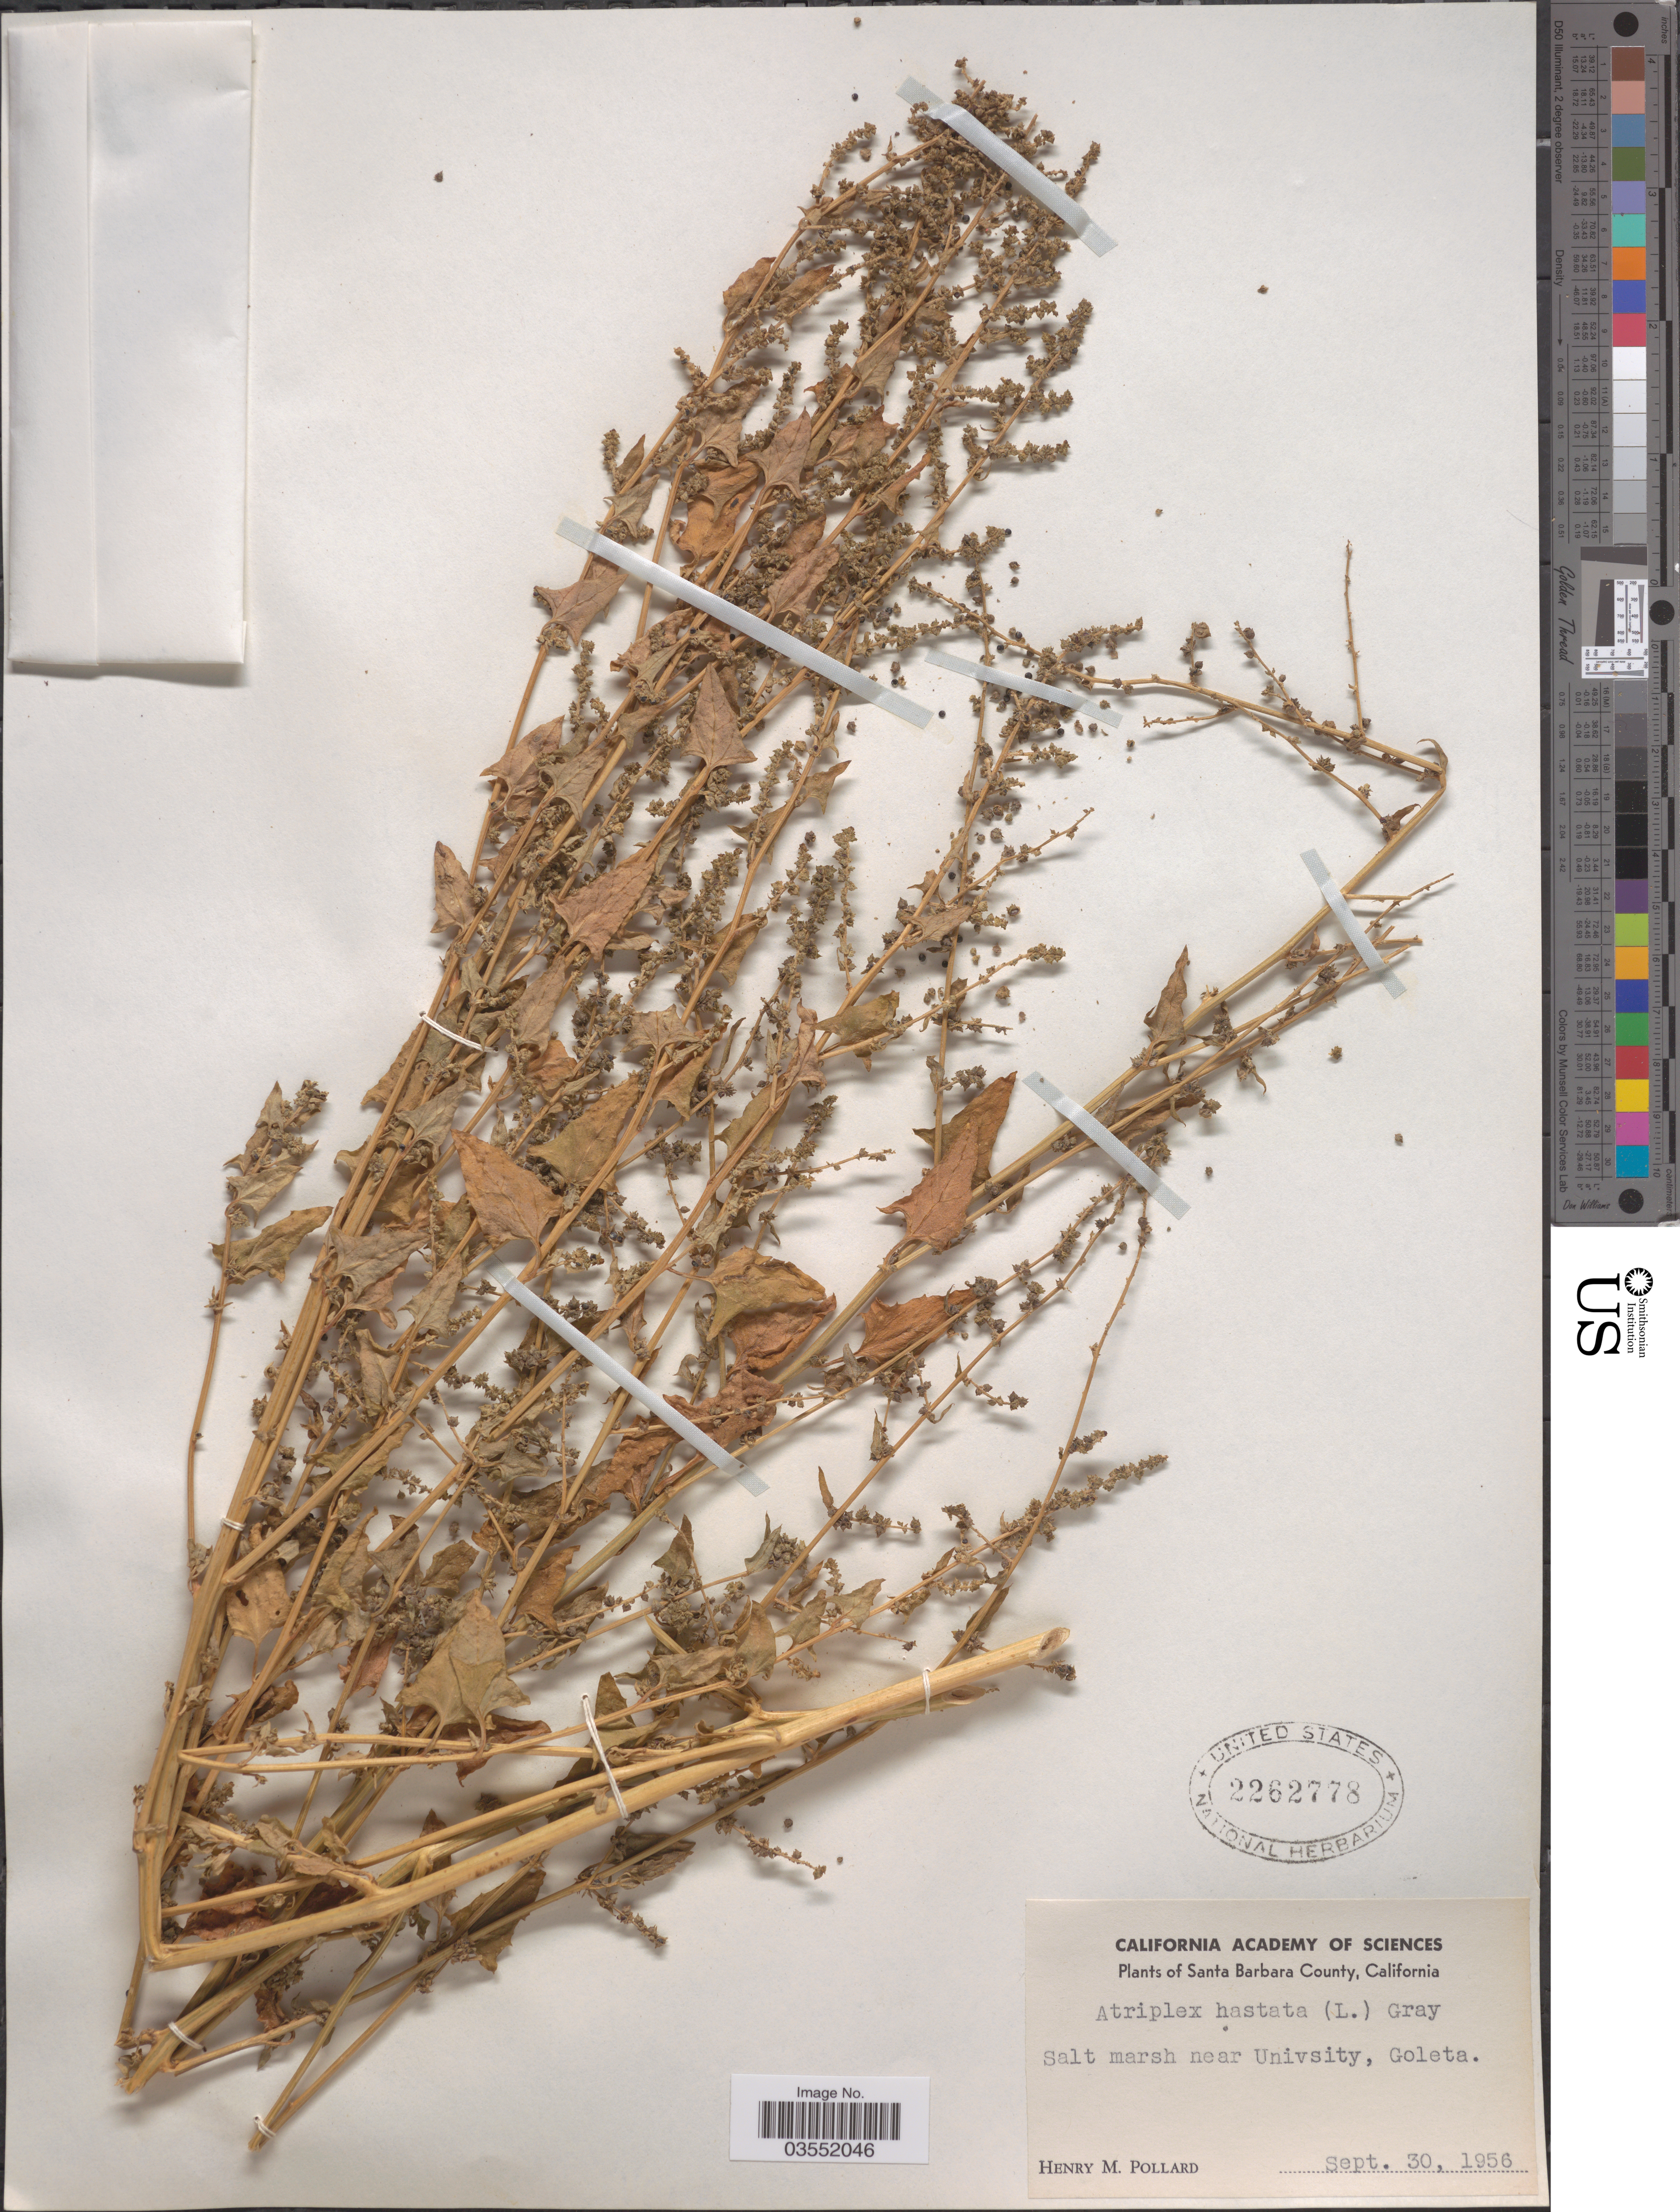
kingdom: Plantae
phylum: Tracheophyta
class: Magnoliopsida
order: Caryophyllales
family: Amaranthaceae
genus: Atriplex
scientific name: Atriplex hastata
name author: L.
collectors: H. M. Pollard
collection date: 1956-09-30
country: United States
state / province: California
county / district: Santa Barbara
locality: Santa Barbara County. Salt marsh near University, Goleta.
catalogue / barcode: US 2262778